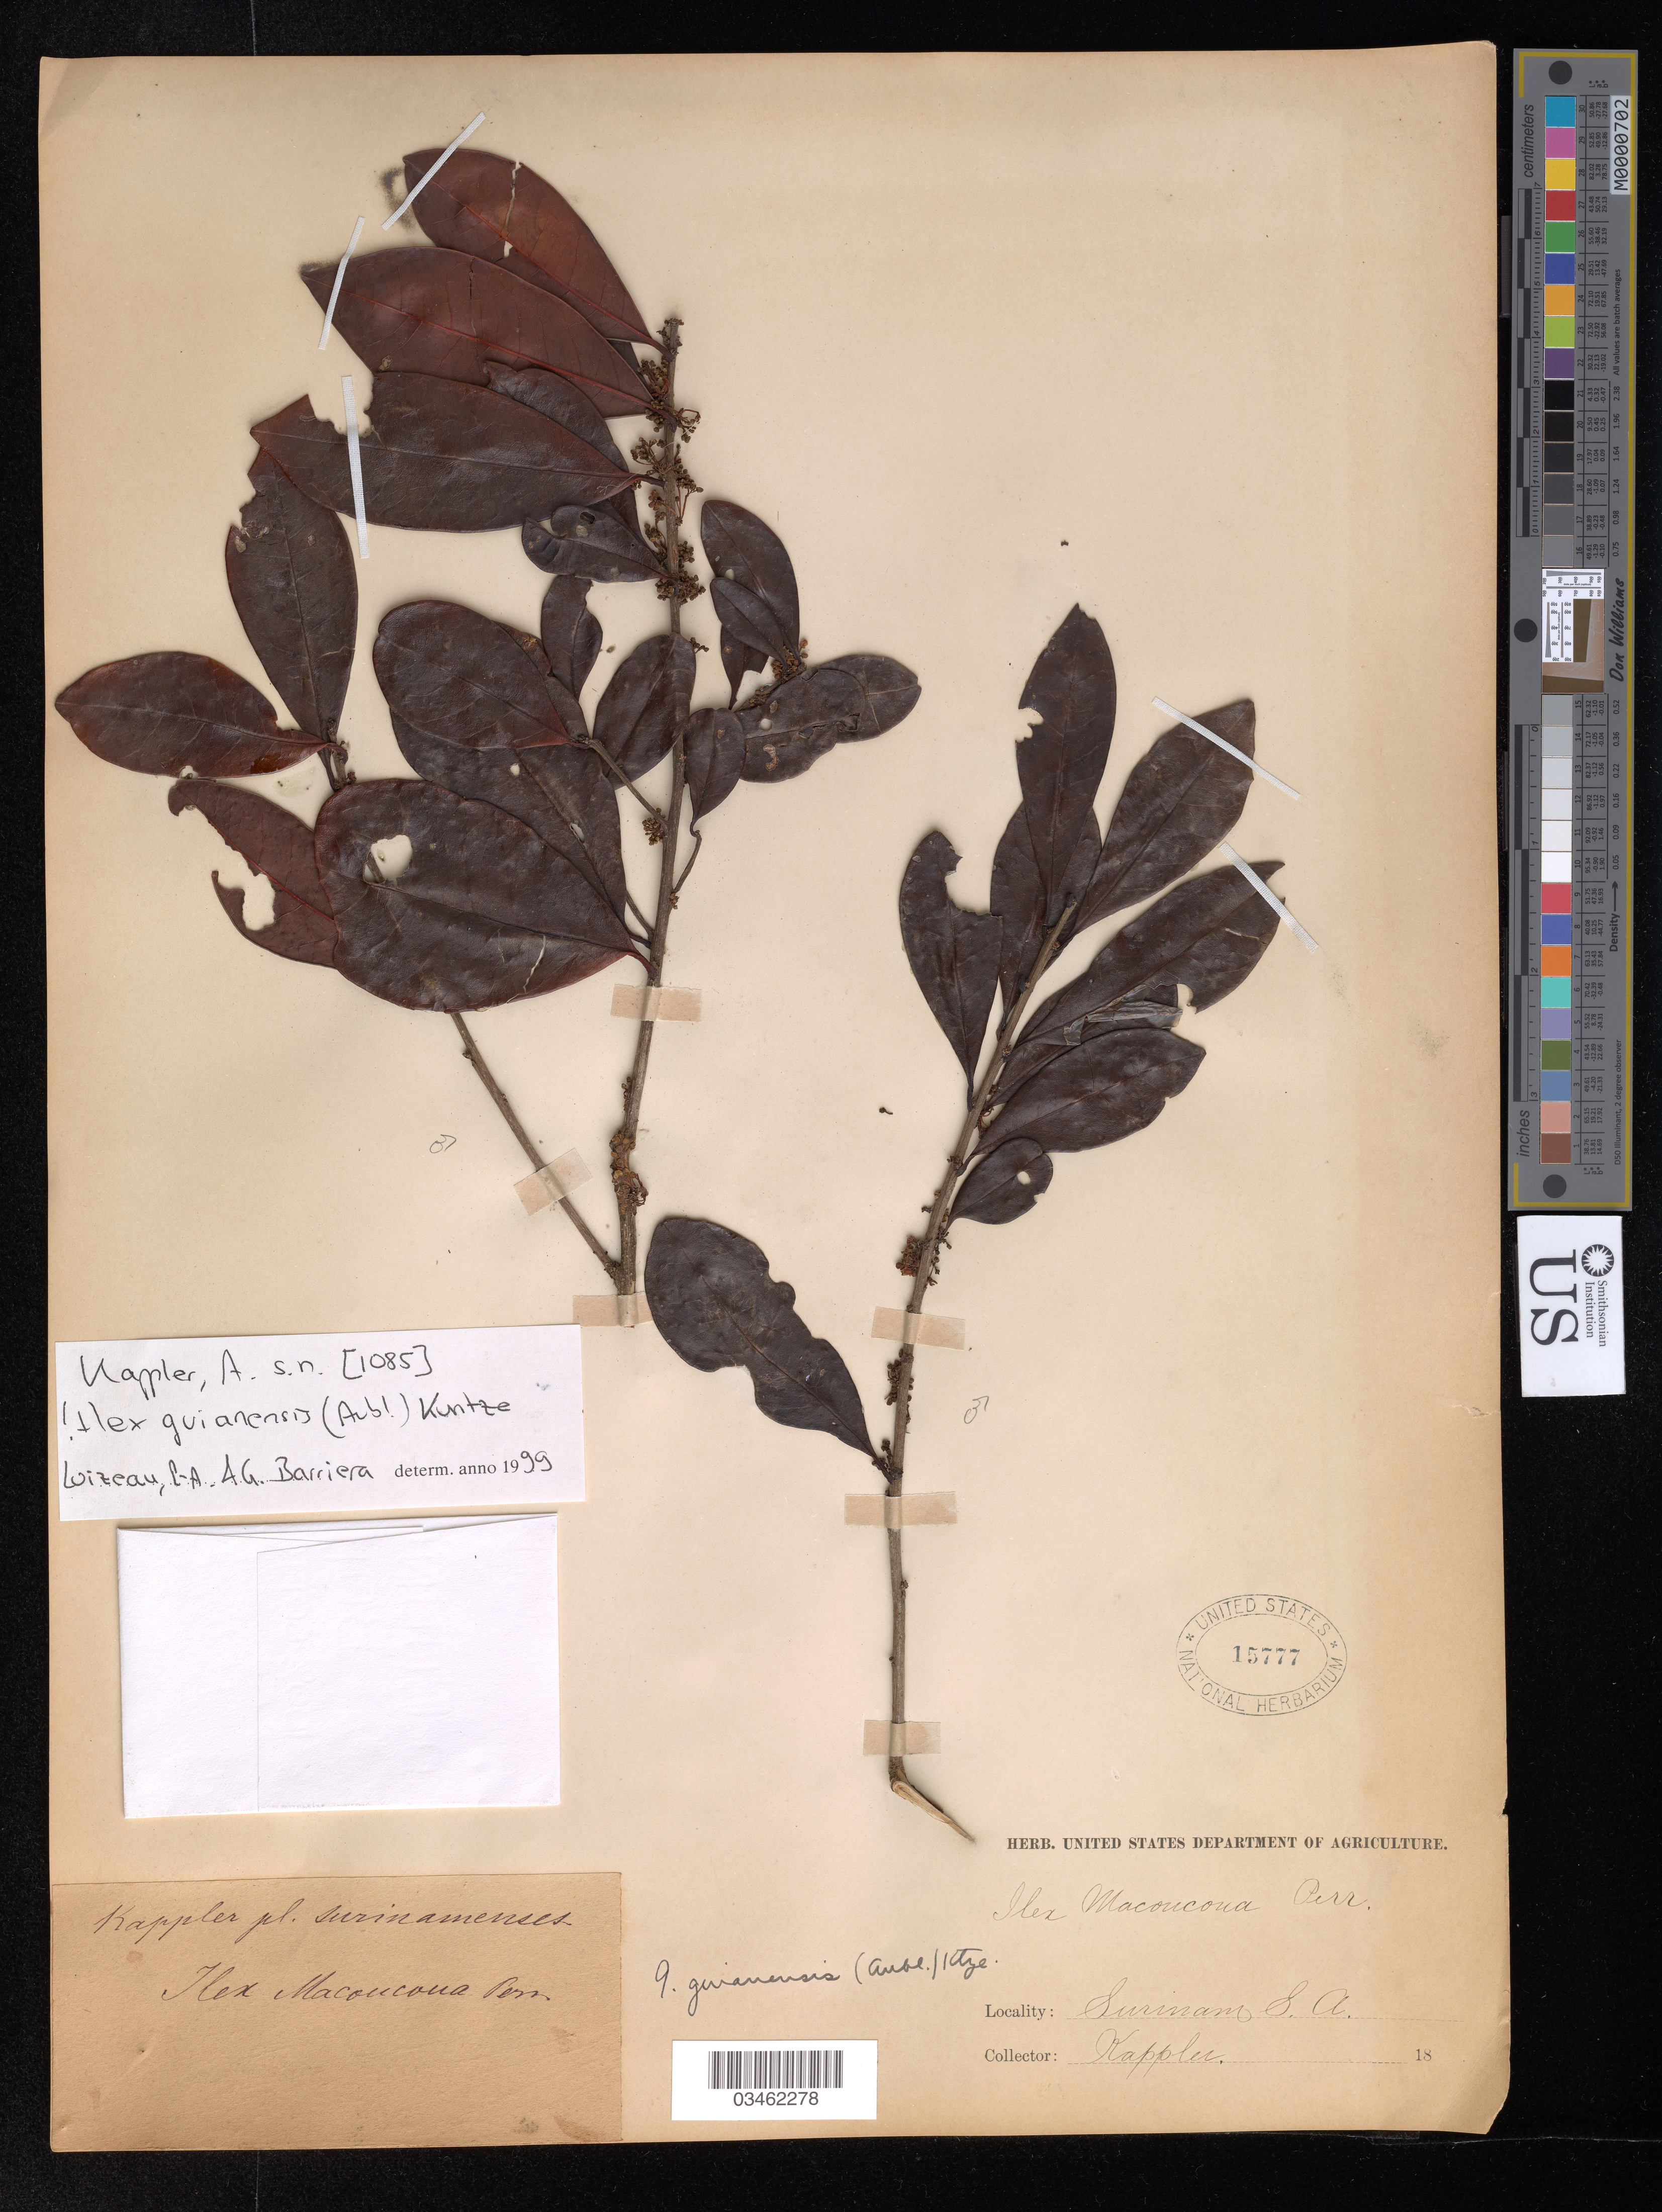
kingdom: Plantae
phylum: Tracheophyta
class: Magnoliopsida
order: Aquifoliales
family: Aquifoliaceae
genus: Ilex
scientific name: Ilex guianensis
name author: (Aubl.) Kuntze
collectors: Kappler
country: Suriname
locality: Surinam S. A.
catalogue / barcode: US 15777